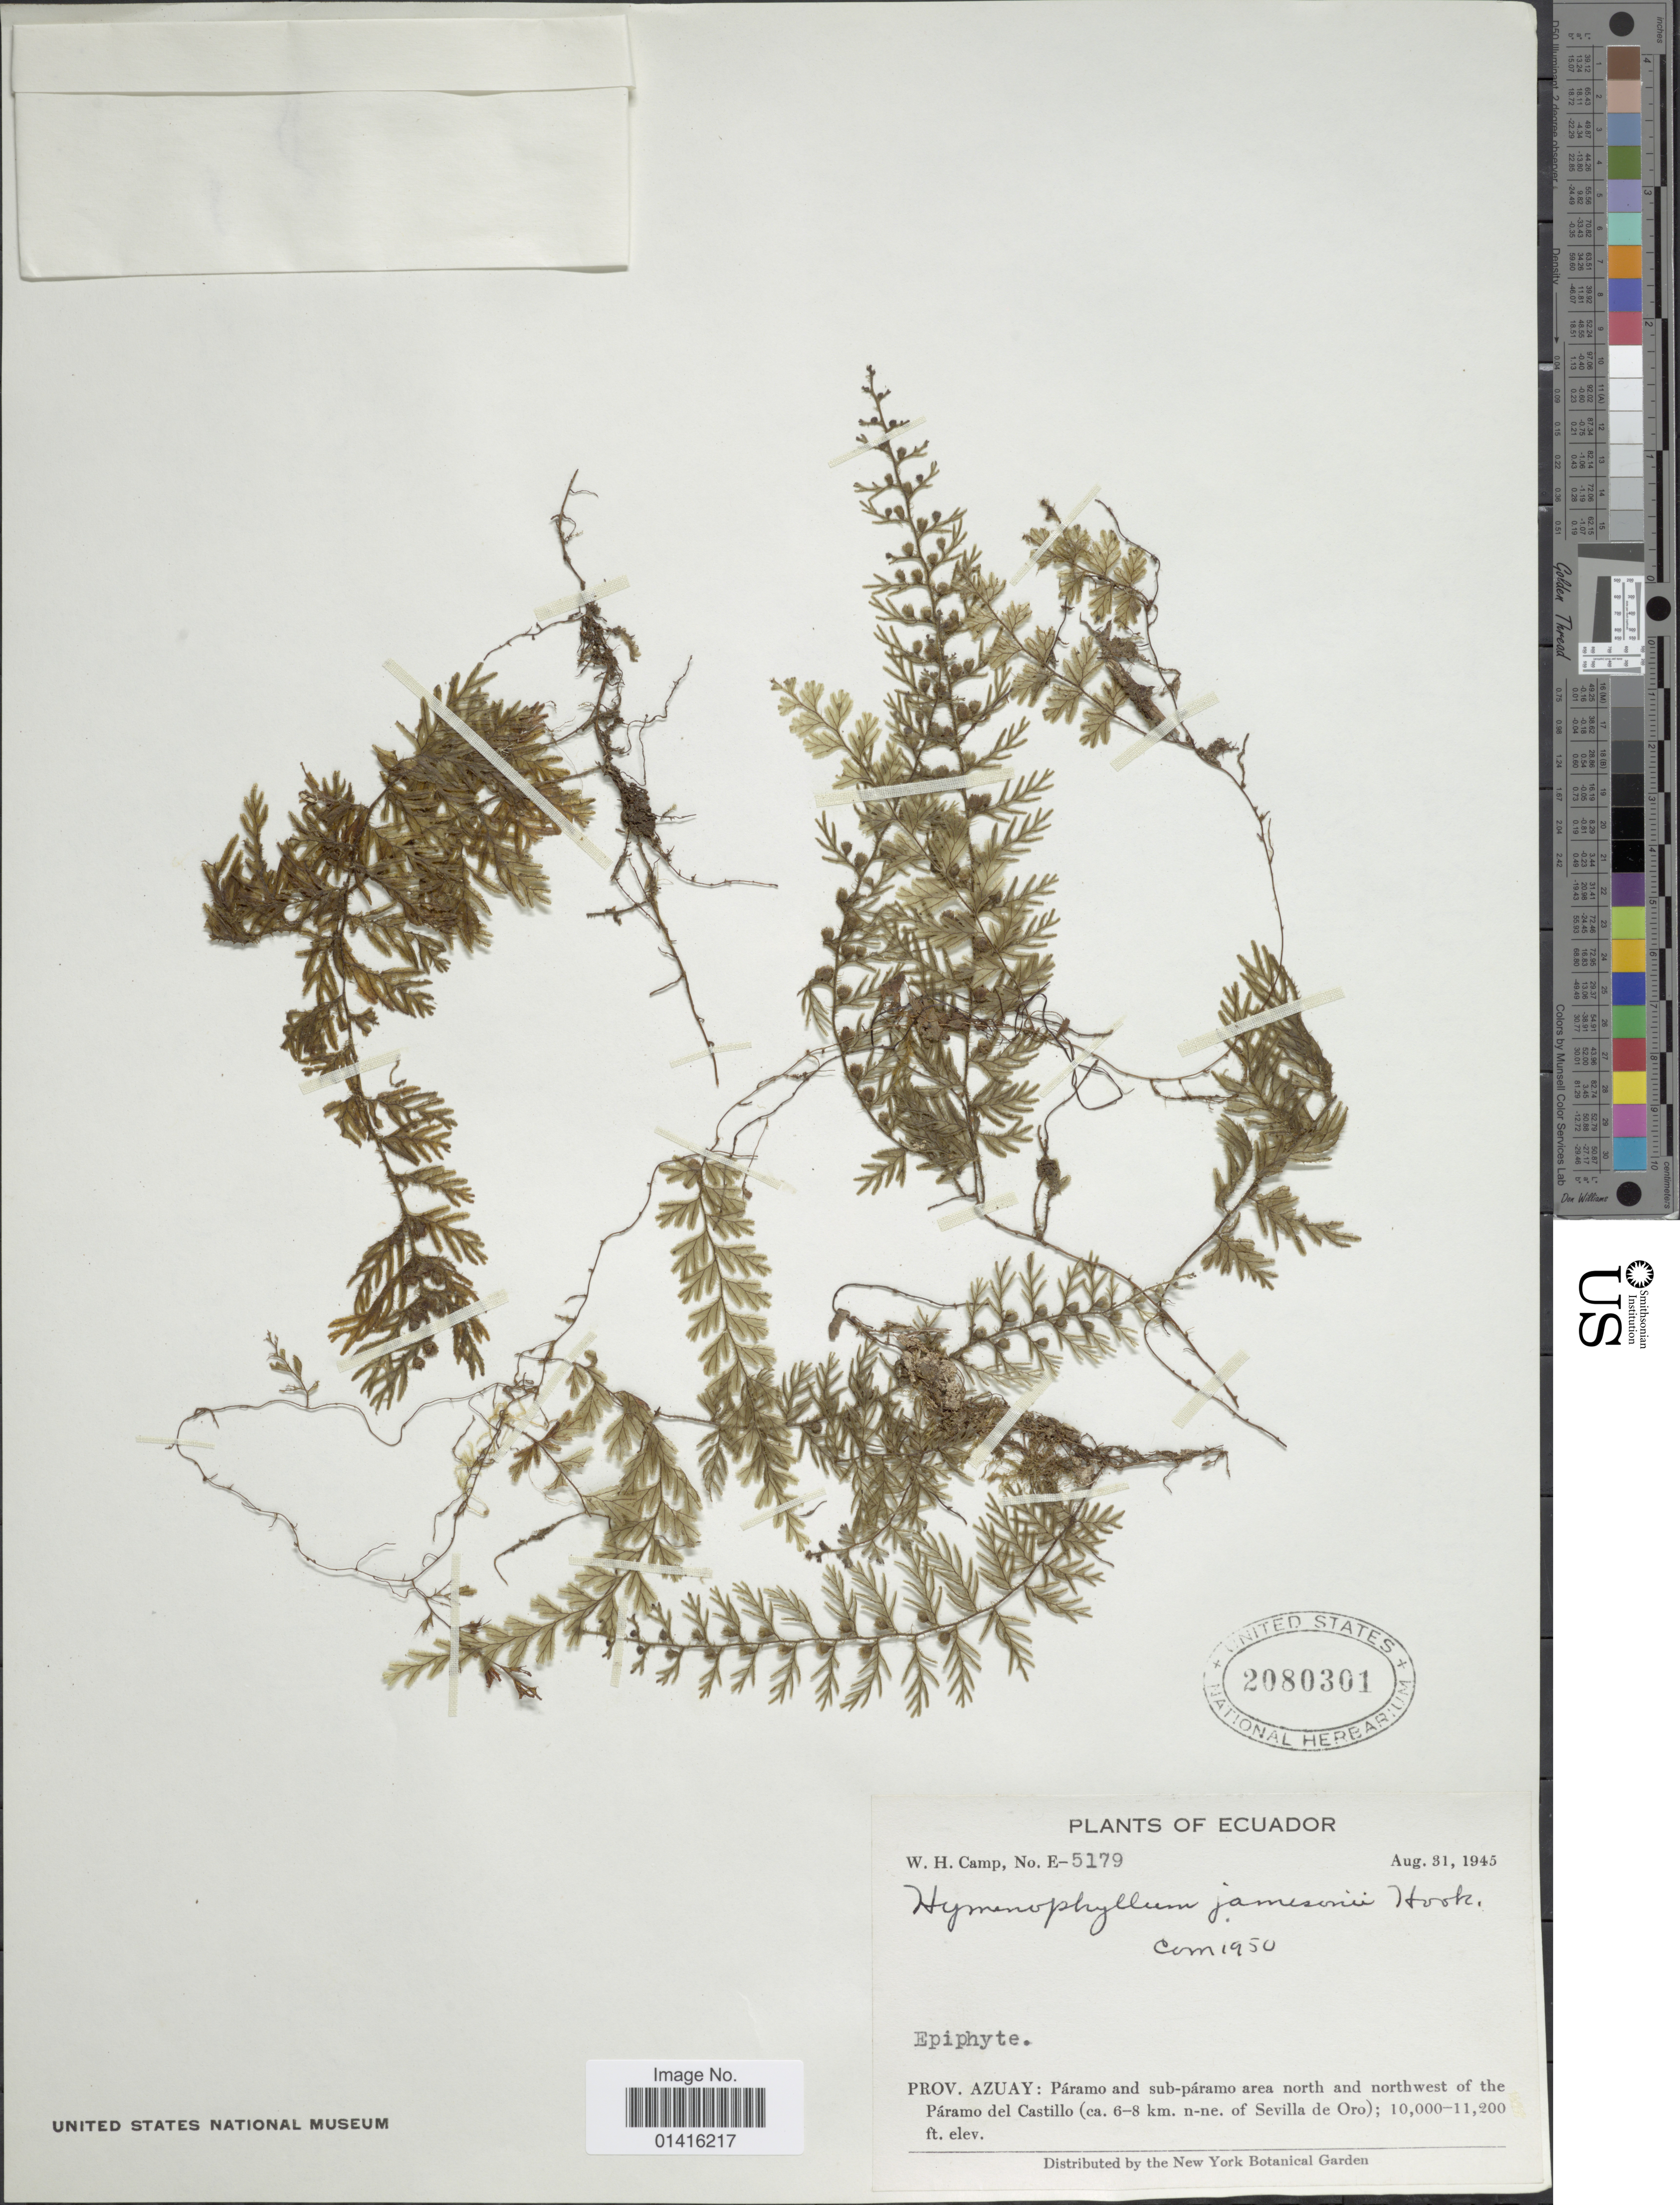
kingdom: Plantae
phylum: Tracheophyta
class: Polypodiopsida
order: Hymenophyllales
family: Hymenophyllaceae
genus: Hymenophyllum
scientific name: Hymenophyllum jamesonii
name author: Hook.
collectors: W. H. Camp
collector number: E-5179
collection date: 1945-08-31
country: Ecuador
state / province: Azuay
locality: Páramo and sub-päramo area north and northwest of the Páramo del Castillo (ca. 6-8 km. n-ne. of Sevilla de Oro)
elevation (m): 3048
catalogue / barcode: US 2080301